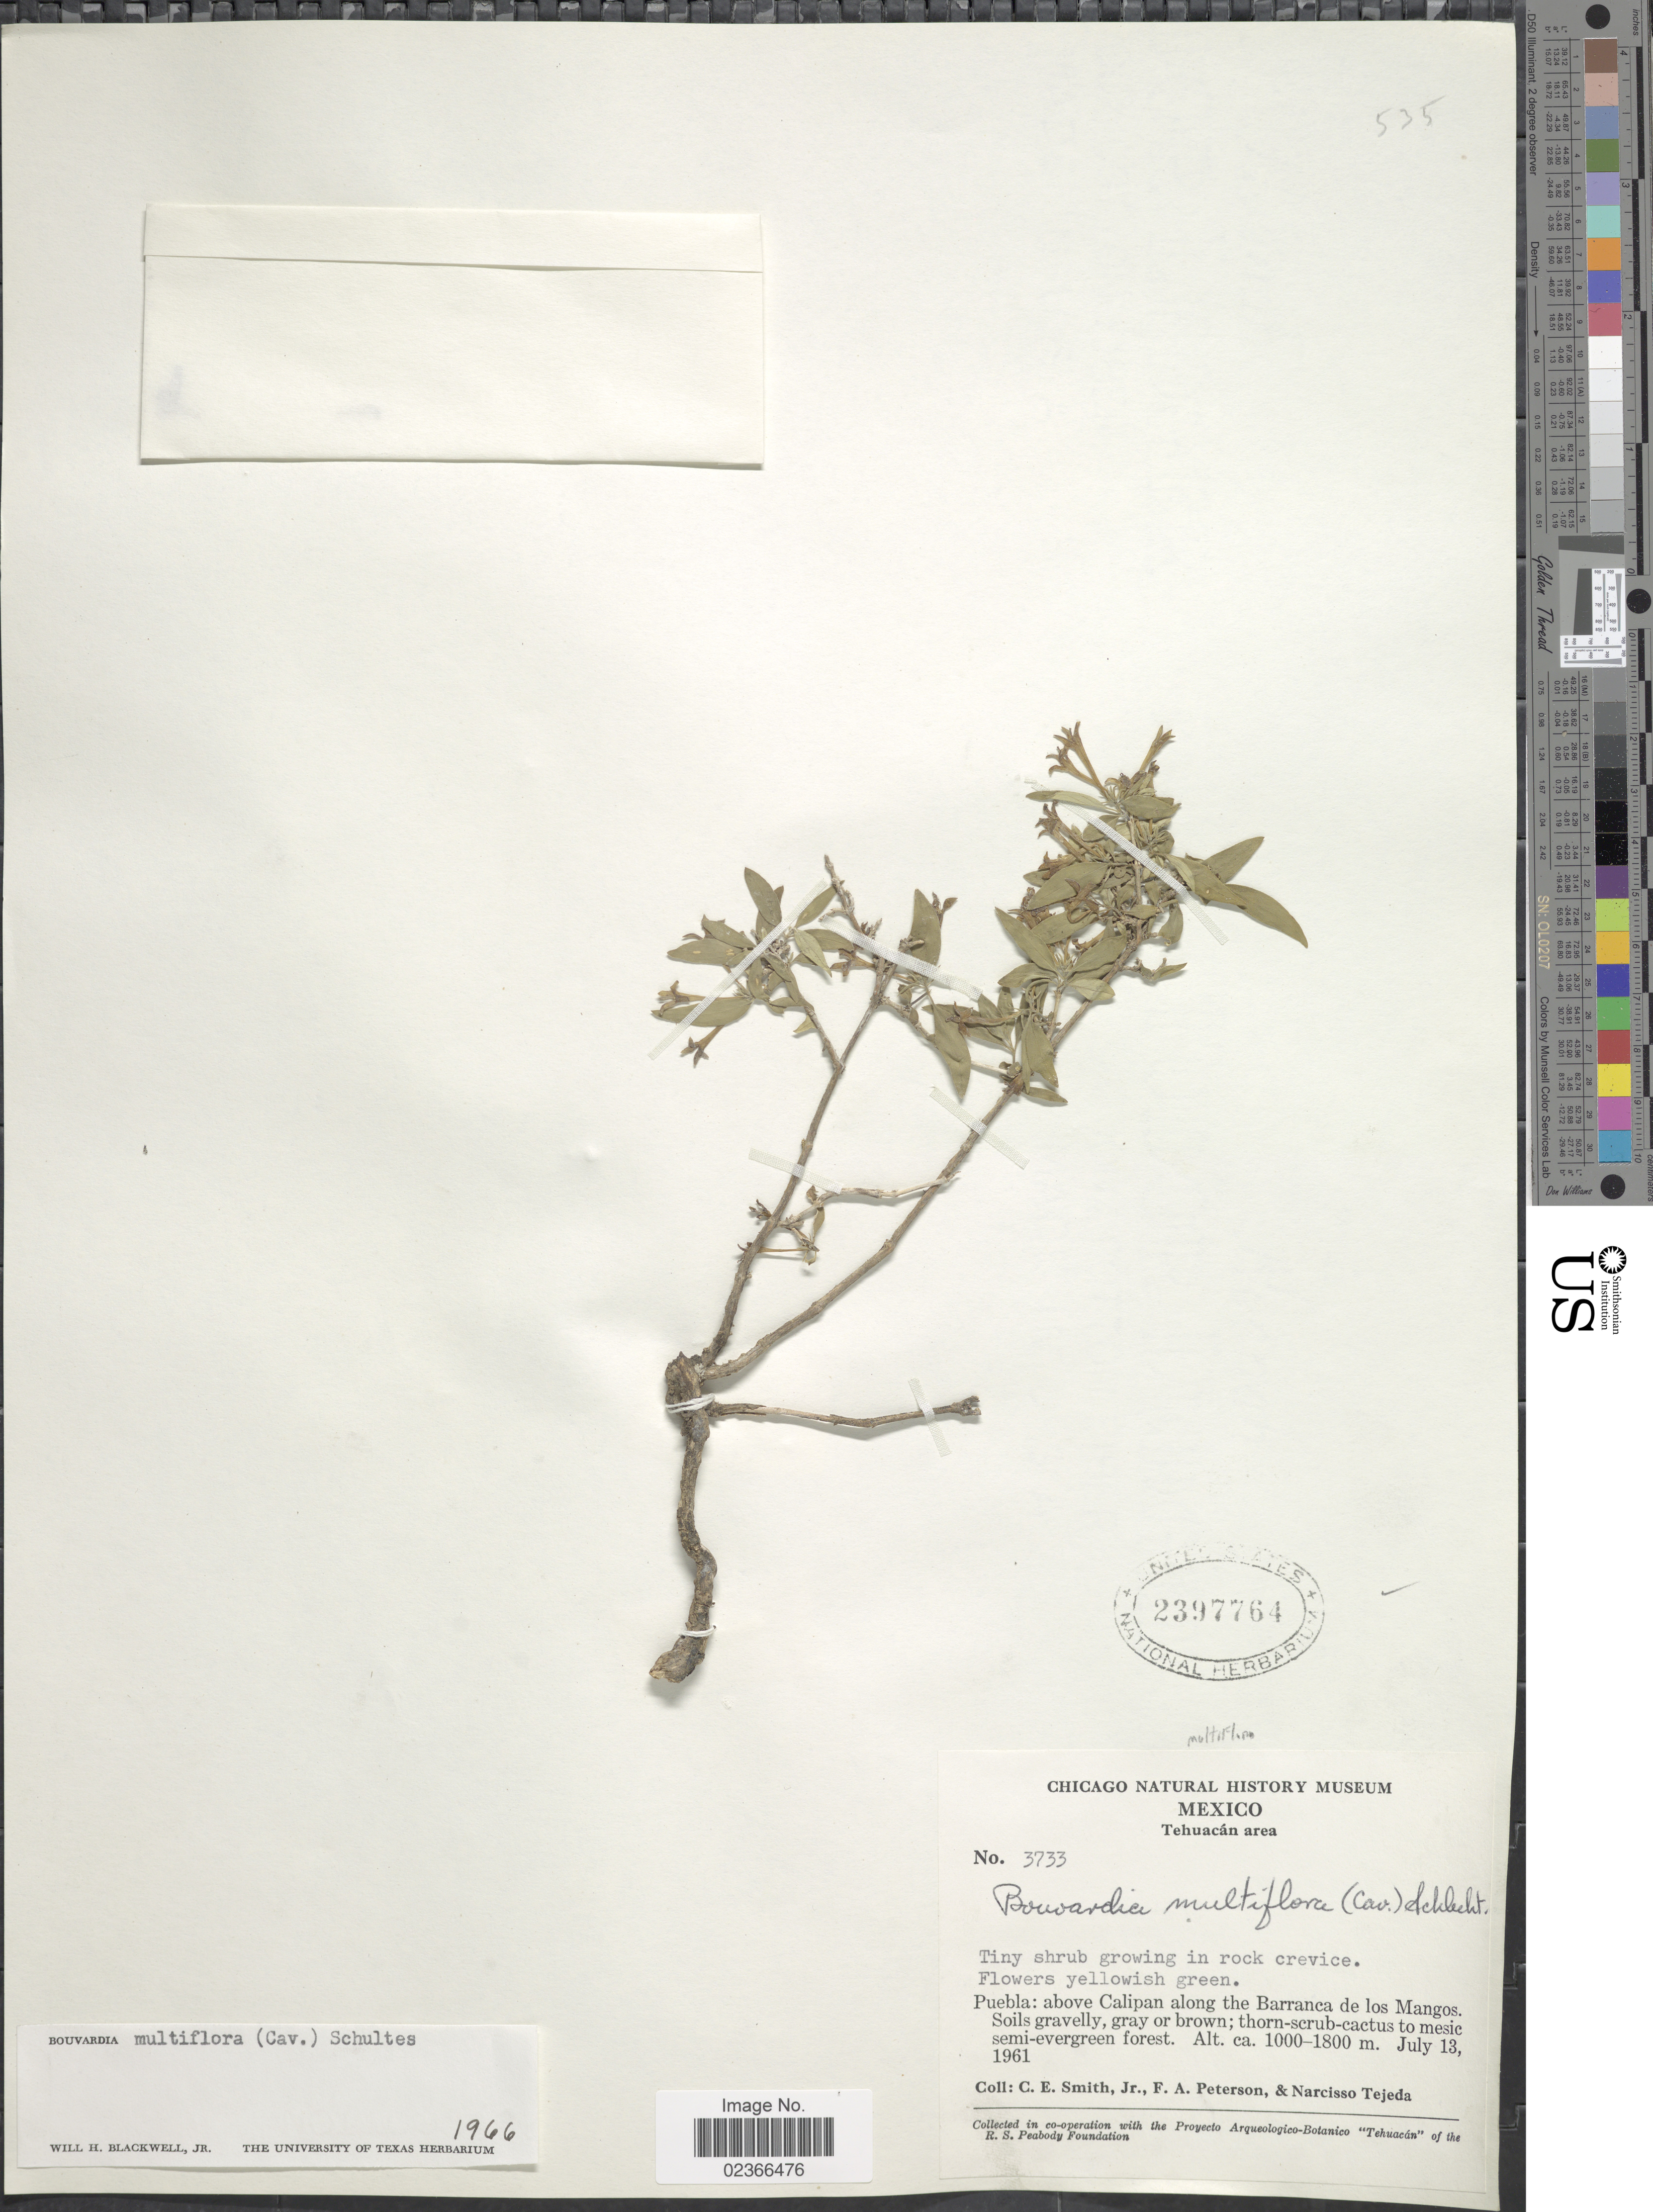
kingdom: Plantae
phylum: Tracheophyta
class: Magnoliopsida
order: Gentianales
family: Rubiaceae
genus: Bouvardia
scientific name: Bouvardia multiflora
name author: (Cav.) Schult.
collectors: C. E. Smith Jr., F. A. Peterson & N. Tejeda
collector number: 3733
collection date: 1961-07-13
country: Mexico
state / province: Puebla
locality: Tehuacan area, above Calipan along the Barranca de los Mangos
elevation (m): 1000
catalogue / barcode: US 2397764